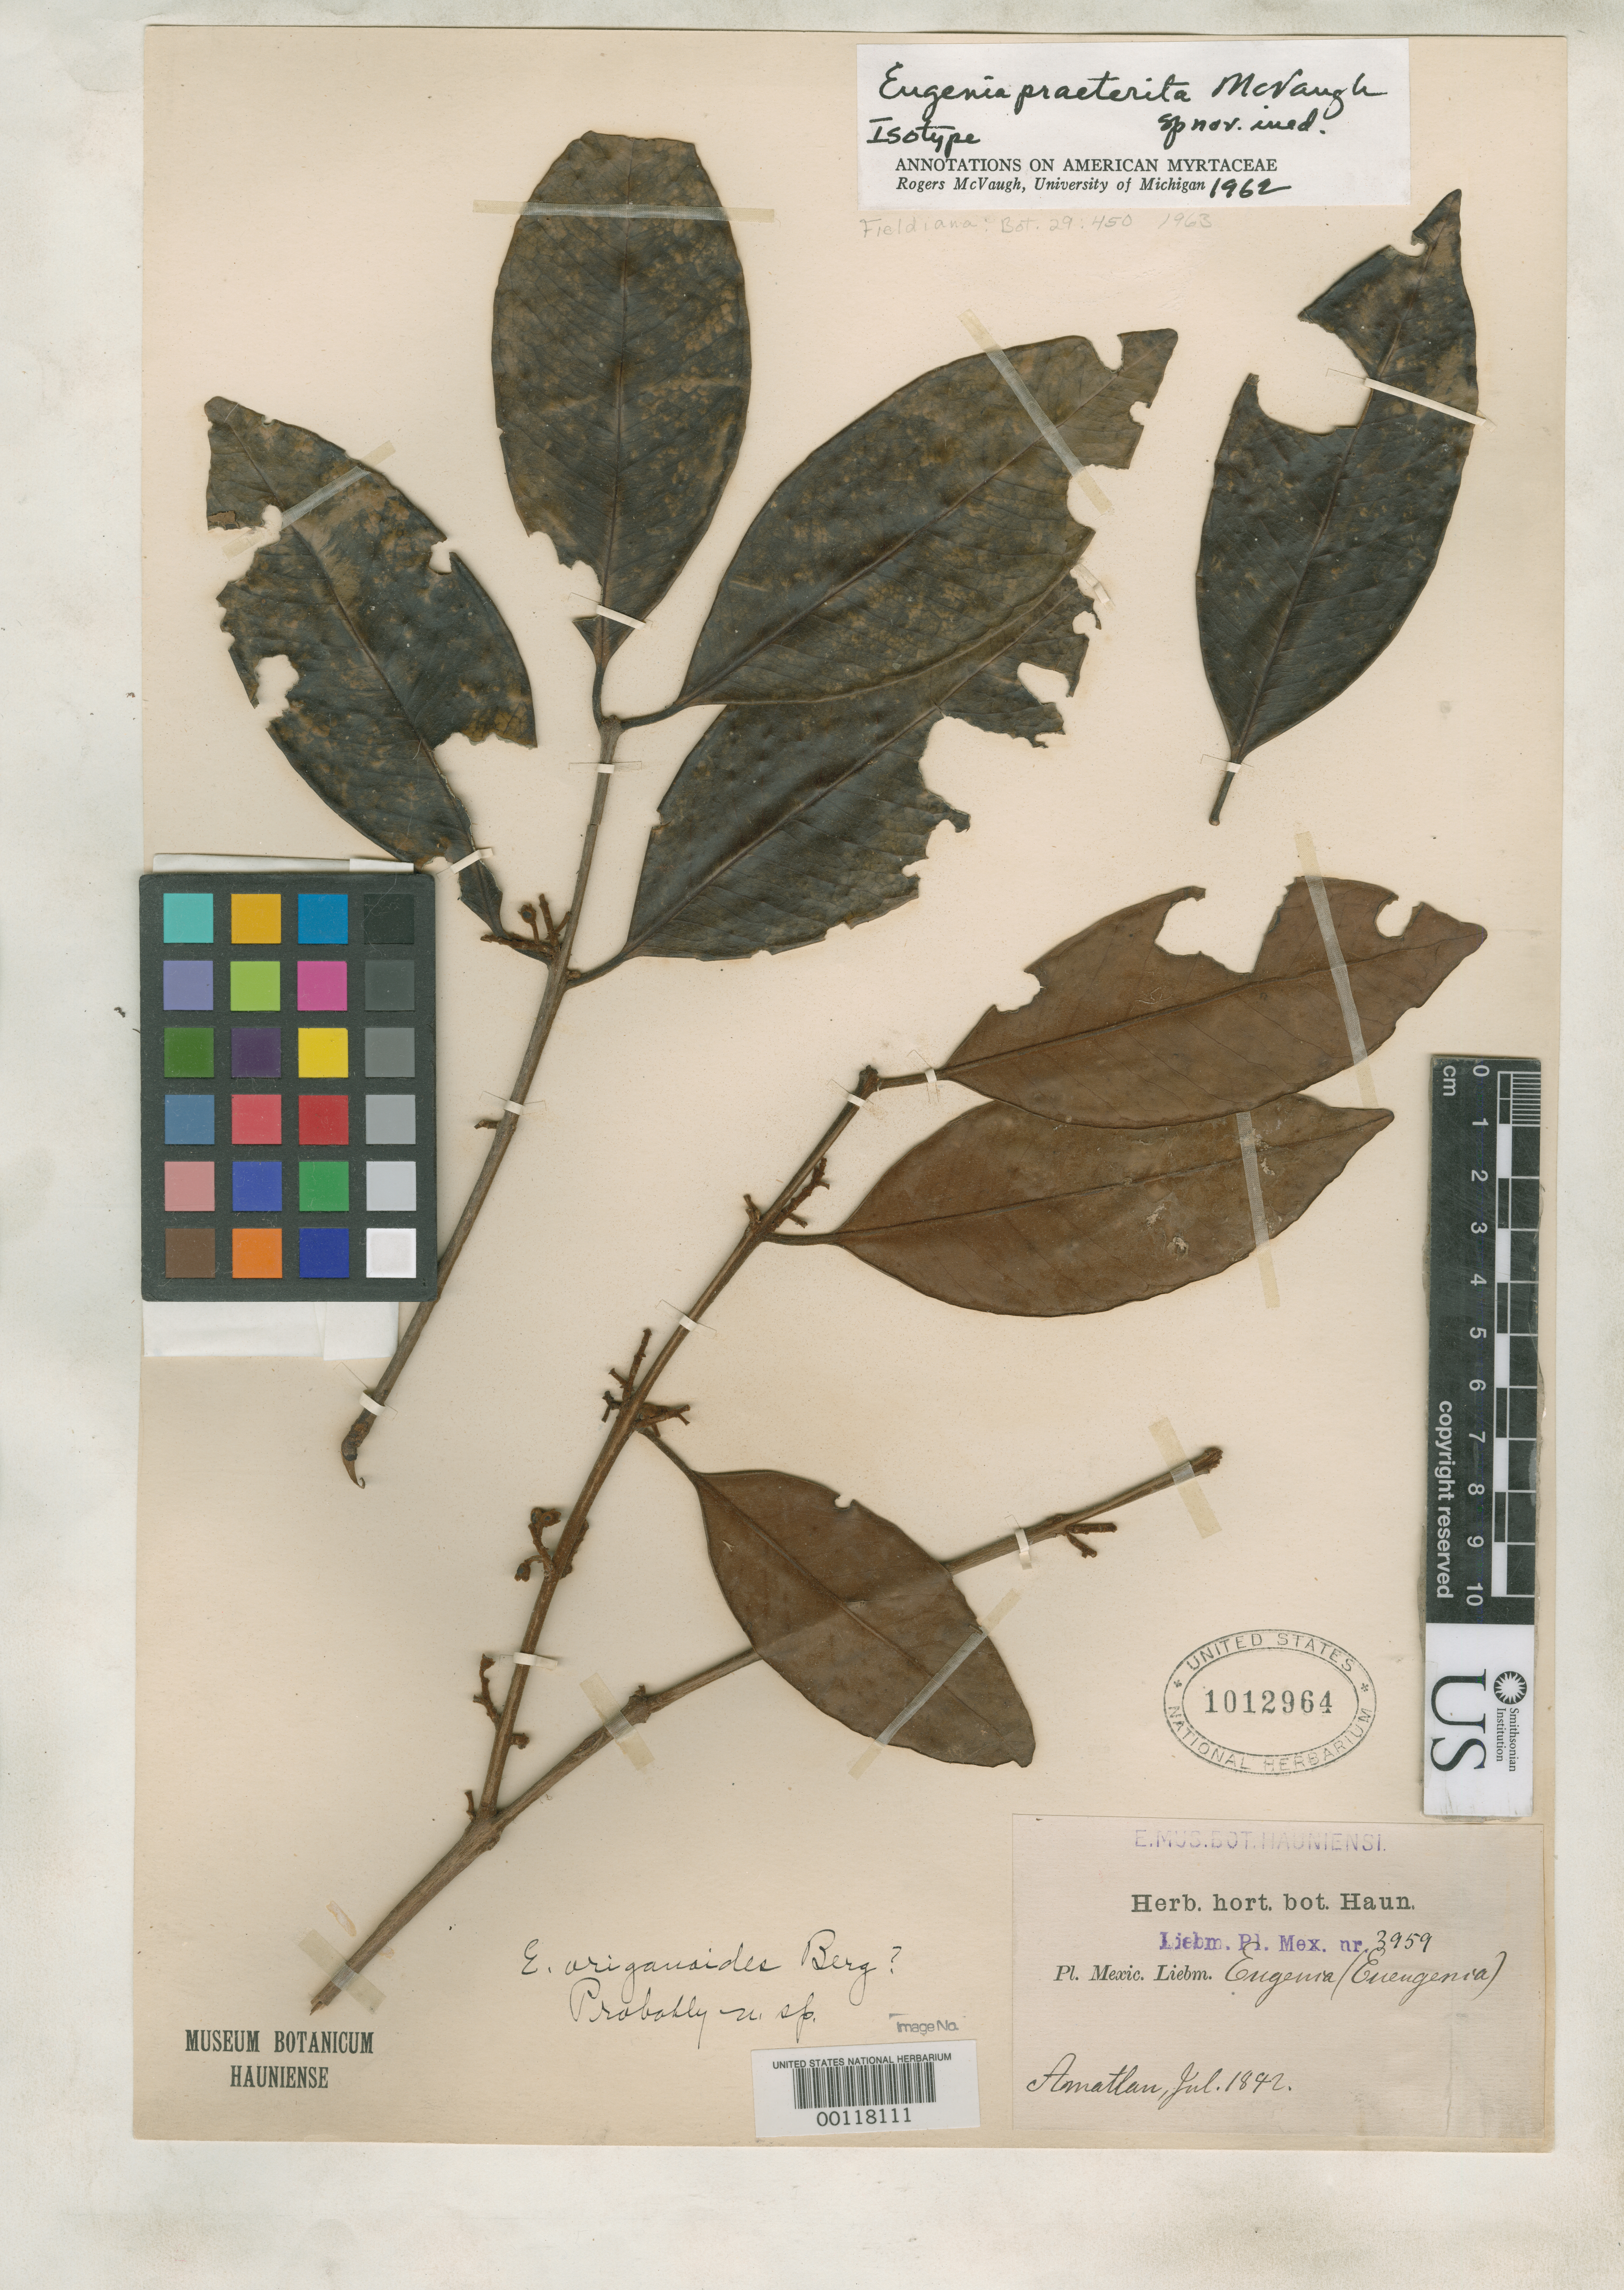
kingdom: Plantae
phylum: Tracheophyta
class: Magnoliopsida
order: Myrtales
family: Myrtaceae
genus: Eugenia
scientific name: Eugenia praeterita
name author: McVaugh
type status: Isotype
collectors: F. M. Liebmann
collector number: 3959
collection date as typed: Jul 1842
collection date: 1842-07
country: Mexico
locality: E of Monserrat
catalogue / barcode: US 1012964